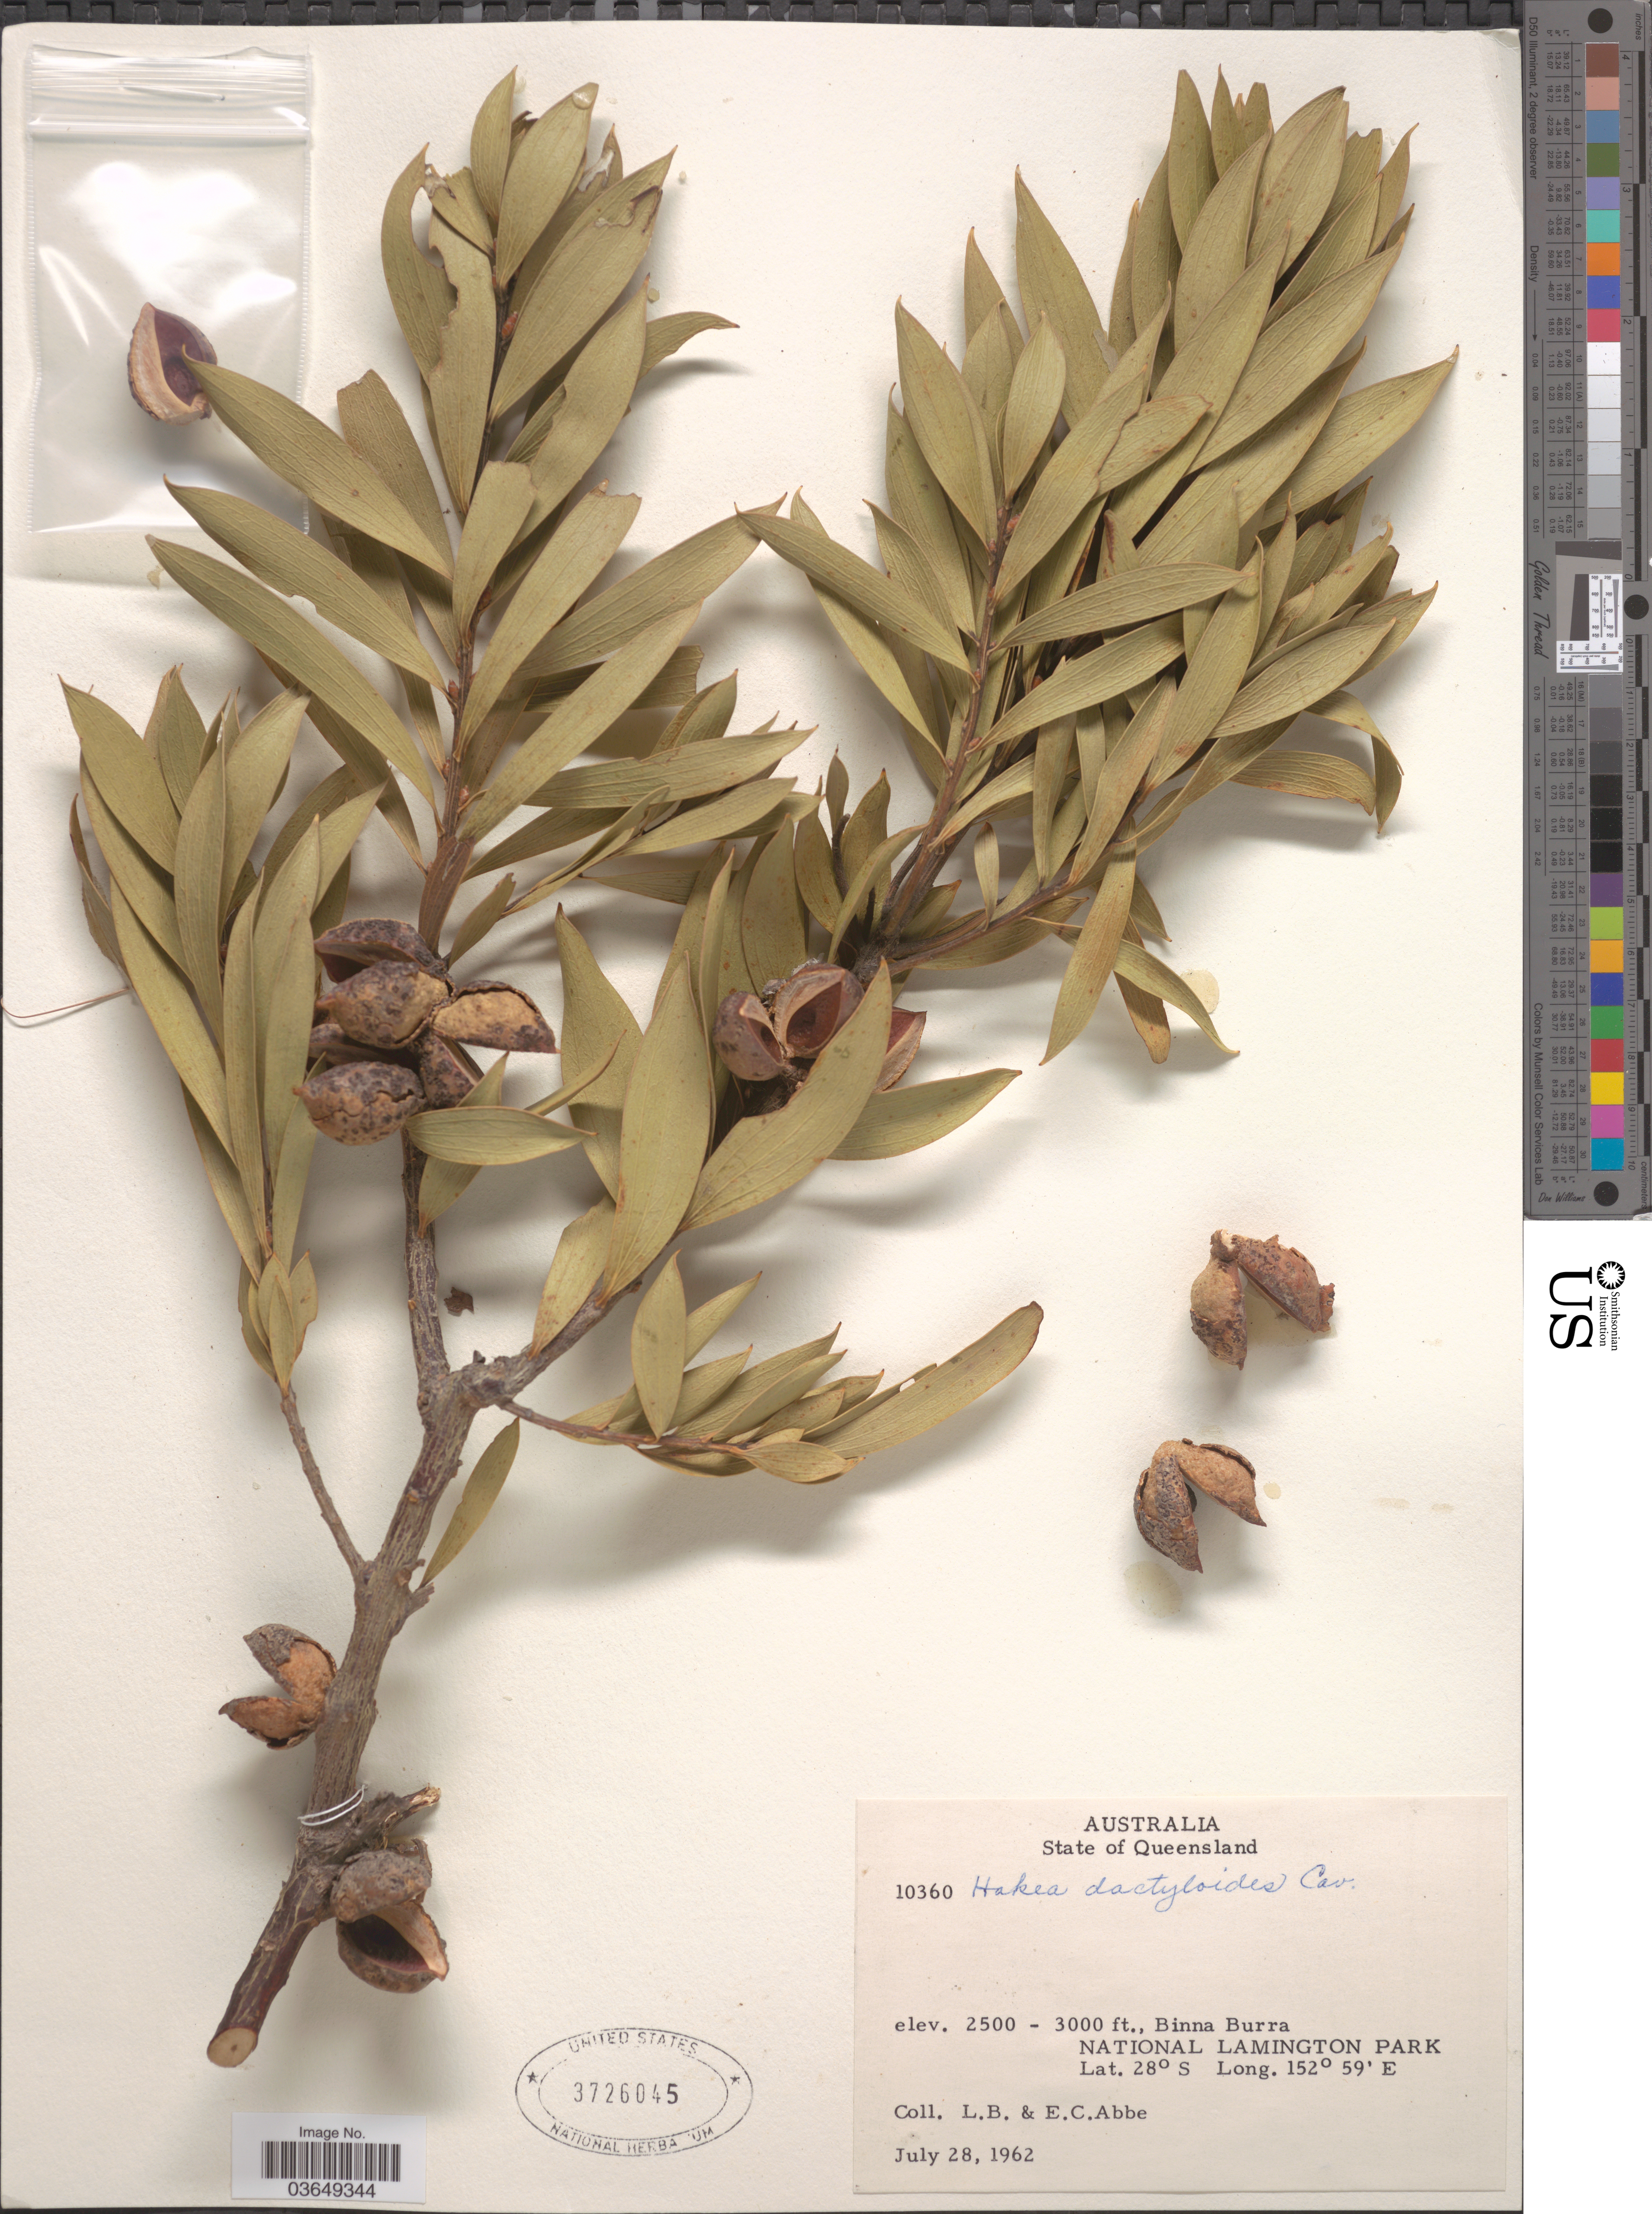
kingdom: Plantae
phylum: Tracheophyta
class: Magnoliopsida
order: Proteales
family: Proteaceae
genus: Hakea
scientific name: Hakea dactyloides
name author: (Gaertn.) Cav.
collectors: L. B. Abbe & E. C. Abbe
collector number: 10360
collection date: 1962-07-28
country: Australia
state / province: Queensland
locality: Binna Burra. National Lamington Park.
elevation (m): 762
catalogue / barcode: US 3726045